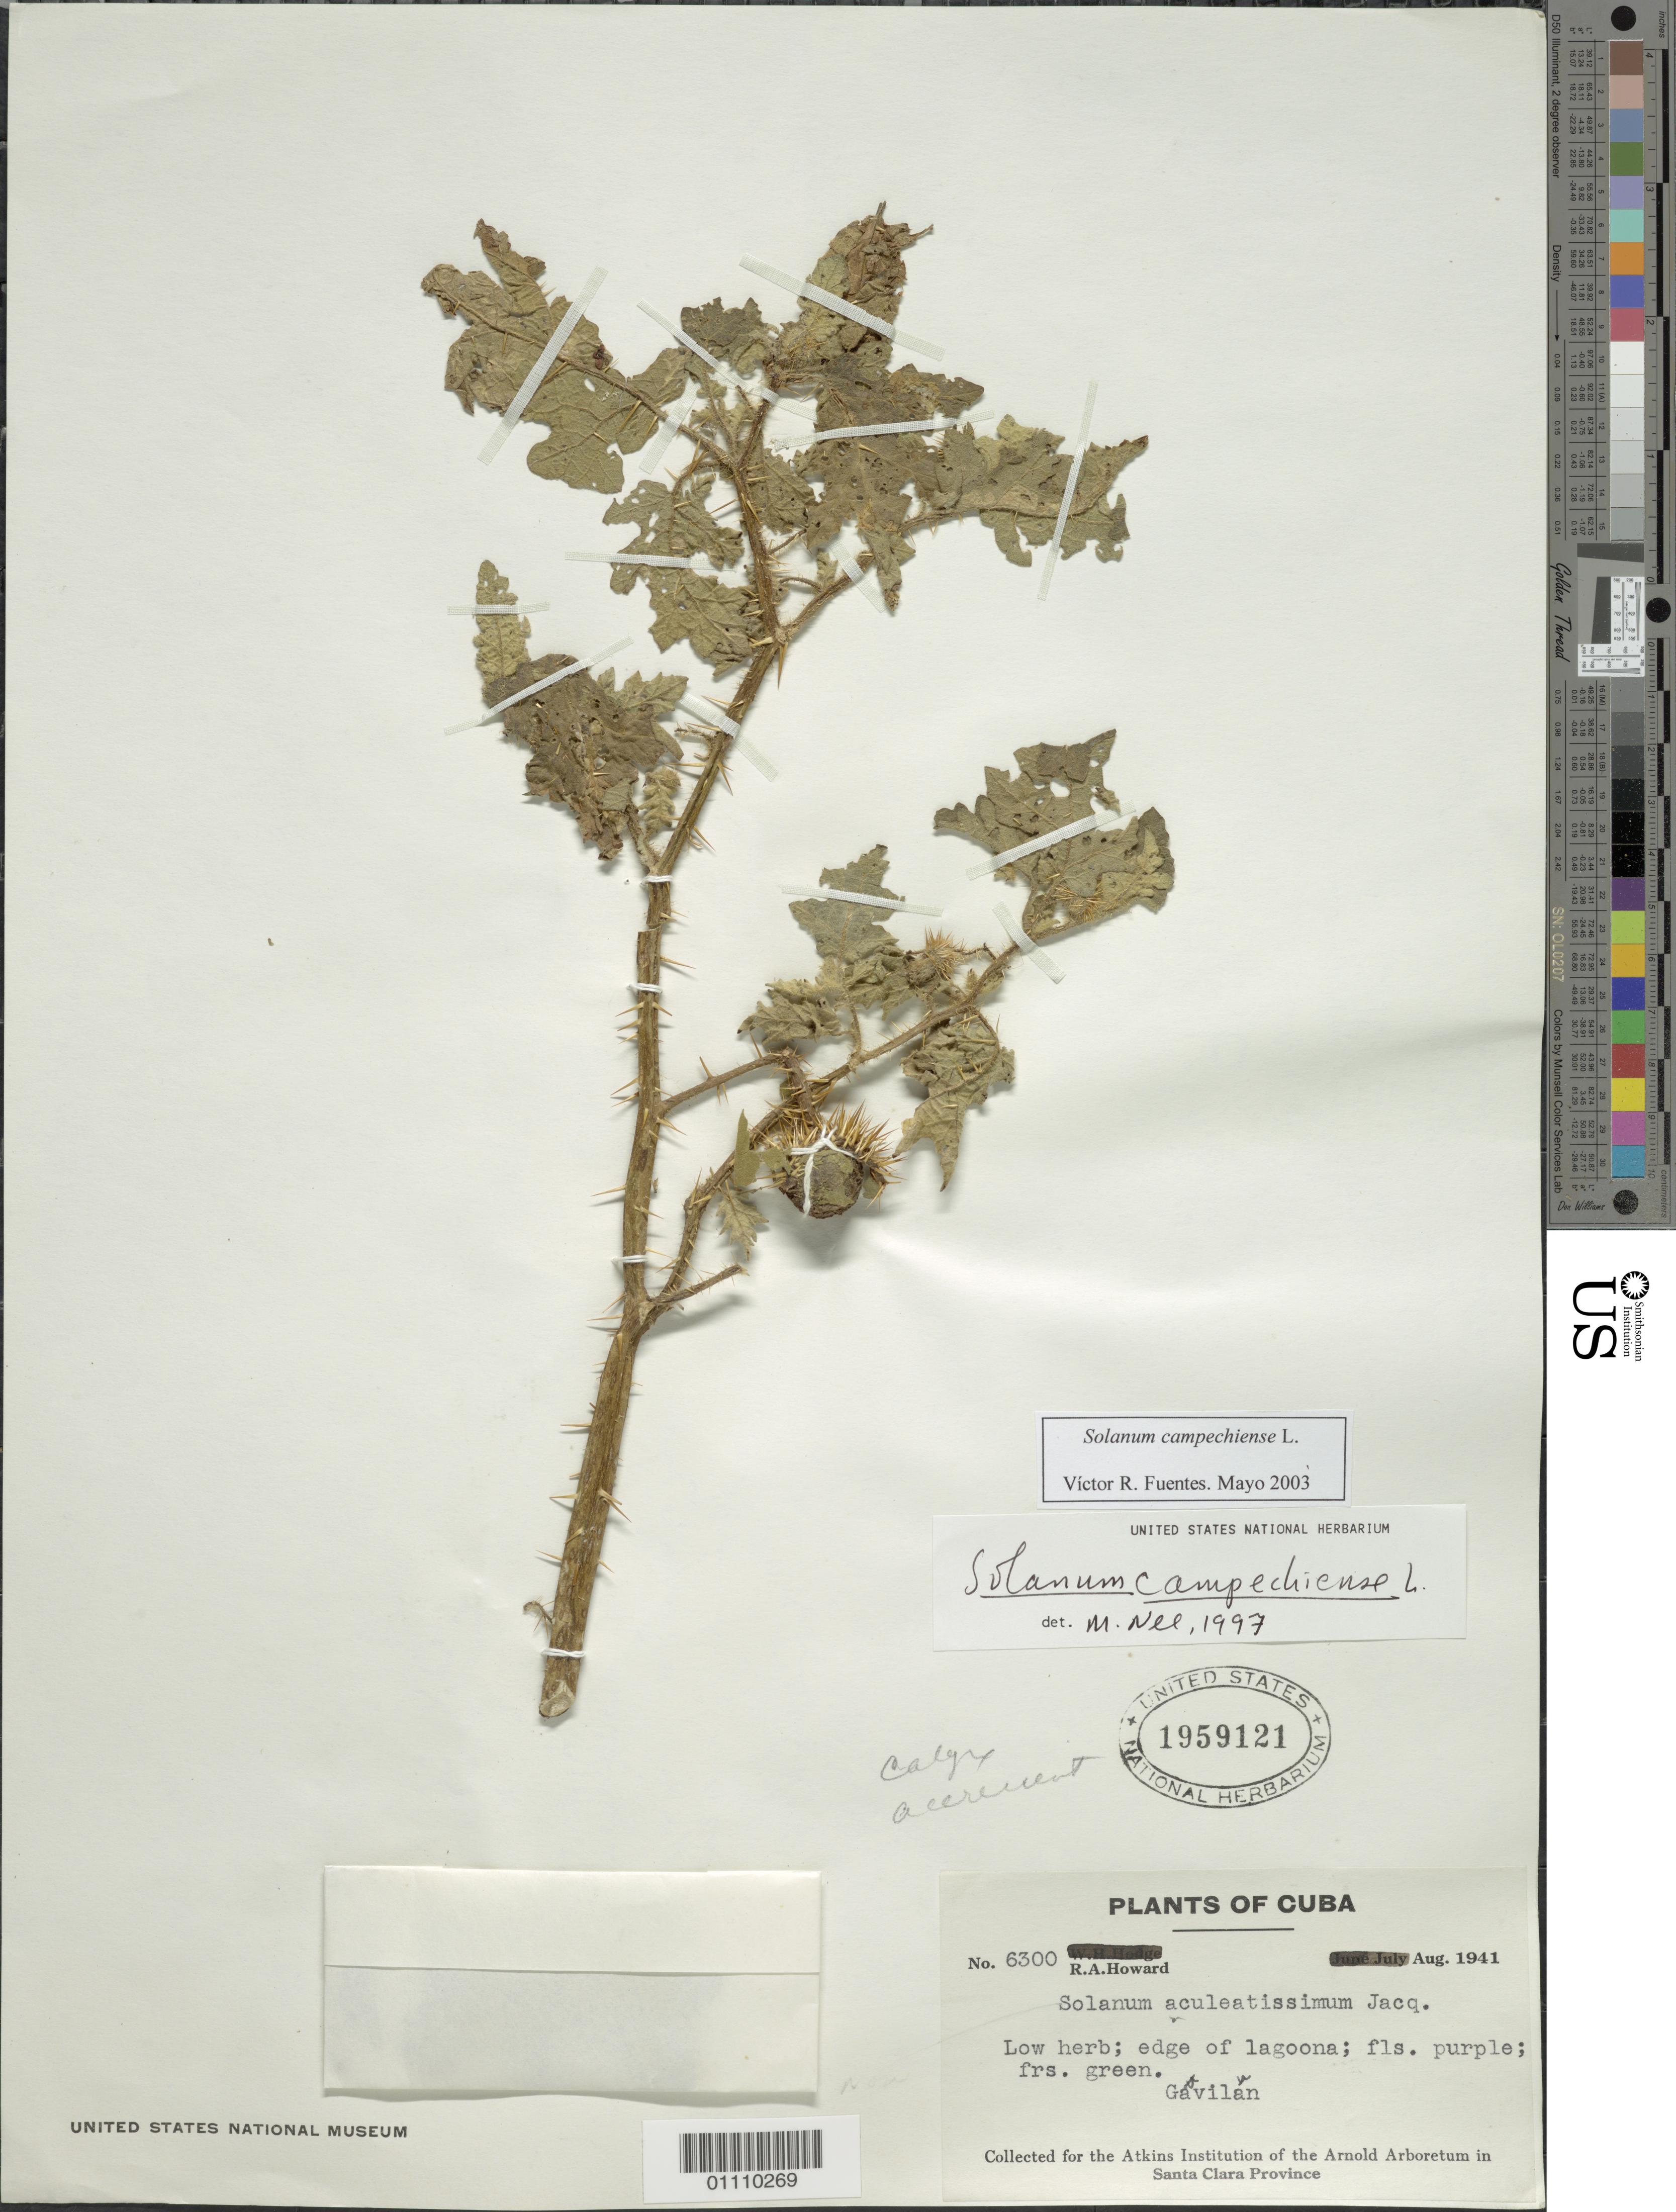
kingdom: Plantae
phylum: Tracheophyta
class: Magnoliopsida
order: Solanales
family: Solanaceae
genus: Solanum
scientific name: Solanum campechiense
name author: L.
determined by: Fuentes, V. R.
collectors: R. A. Howard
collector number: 6300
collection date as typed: Aug 1941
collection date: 1941-08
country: Cuba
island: Cuba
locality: Gavilan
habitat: Edge of lagoona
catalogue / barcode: US 1959121